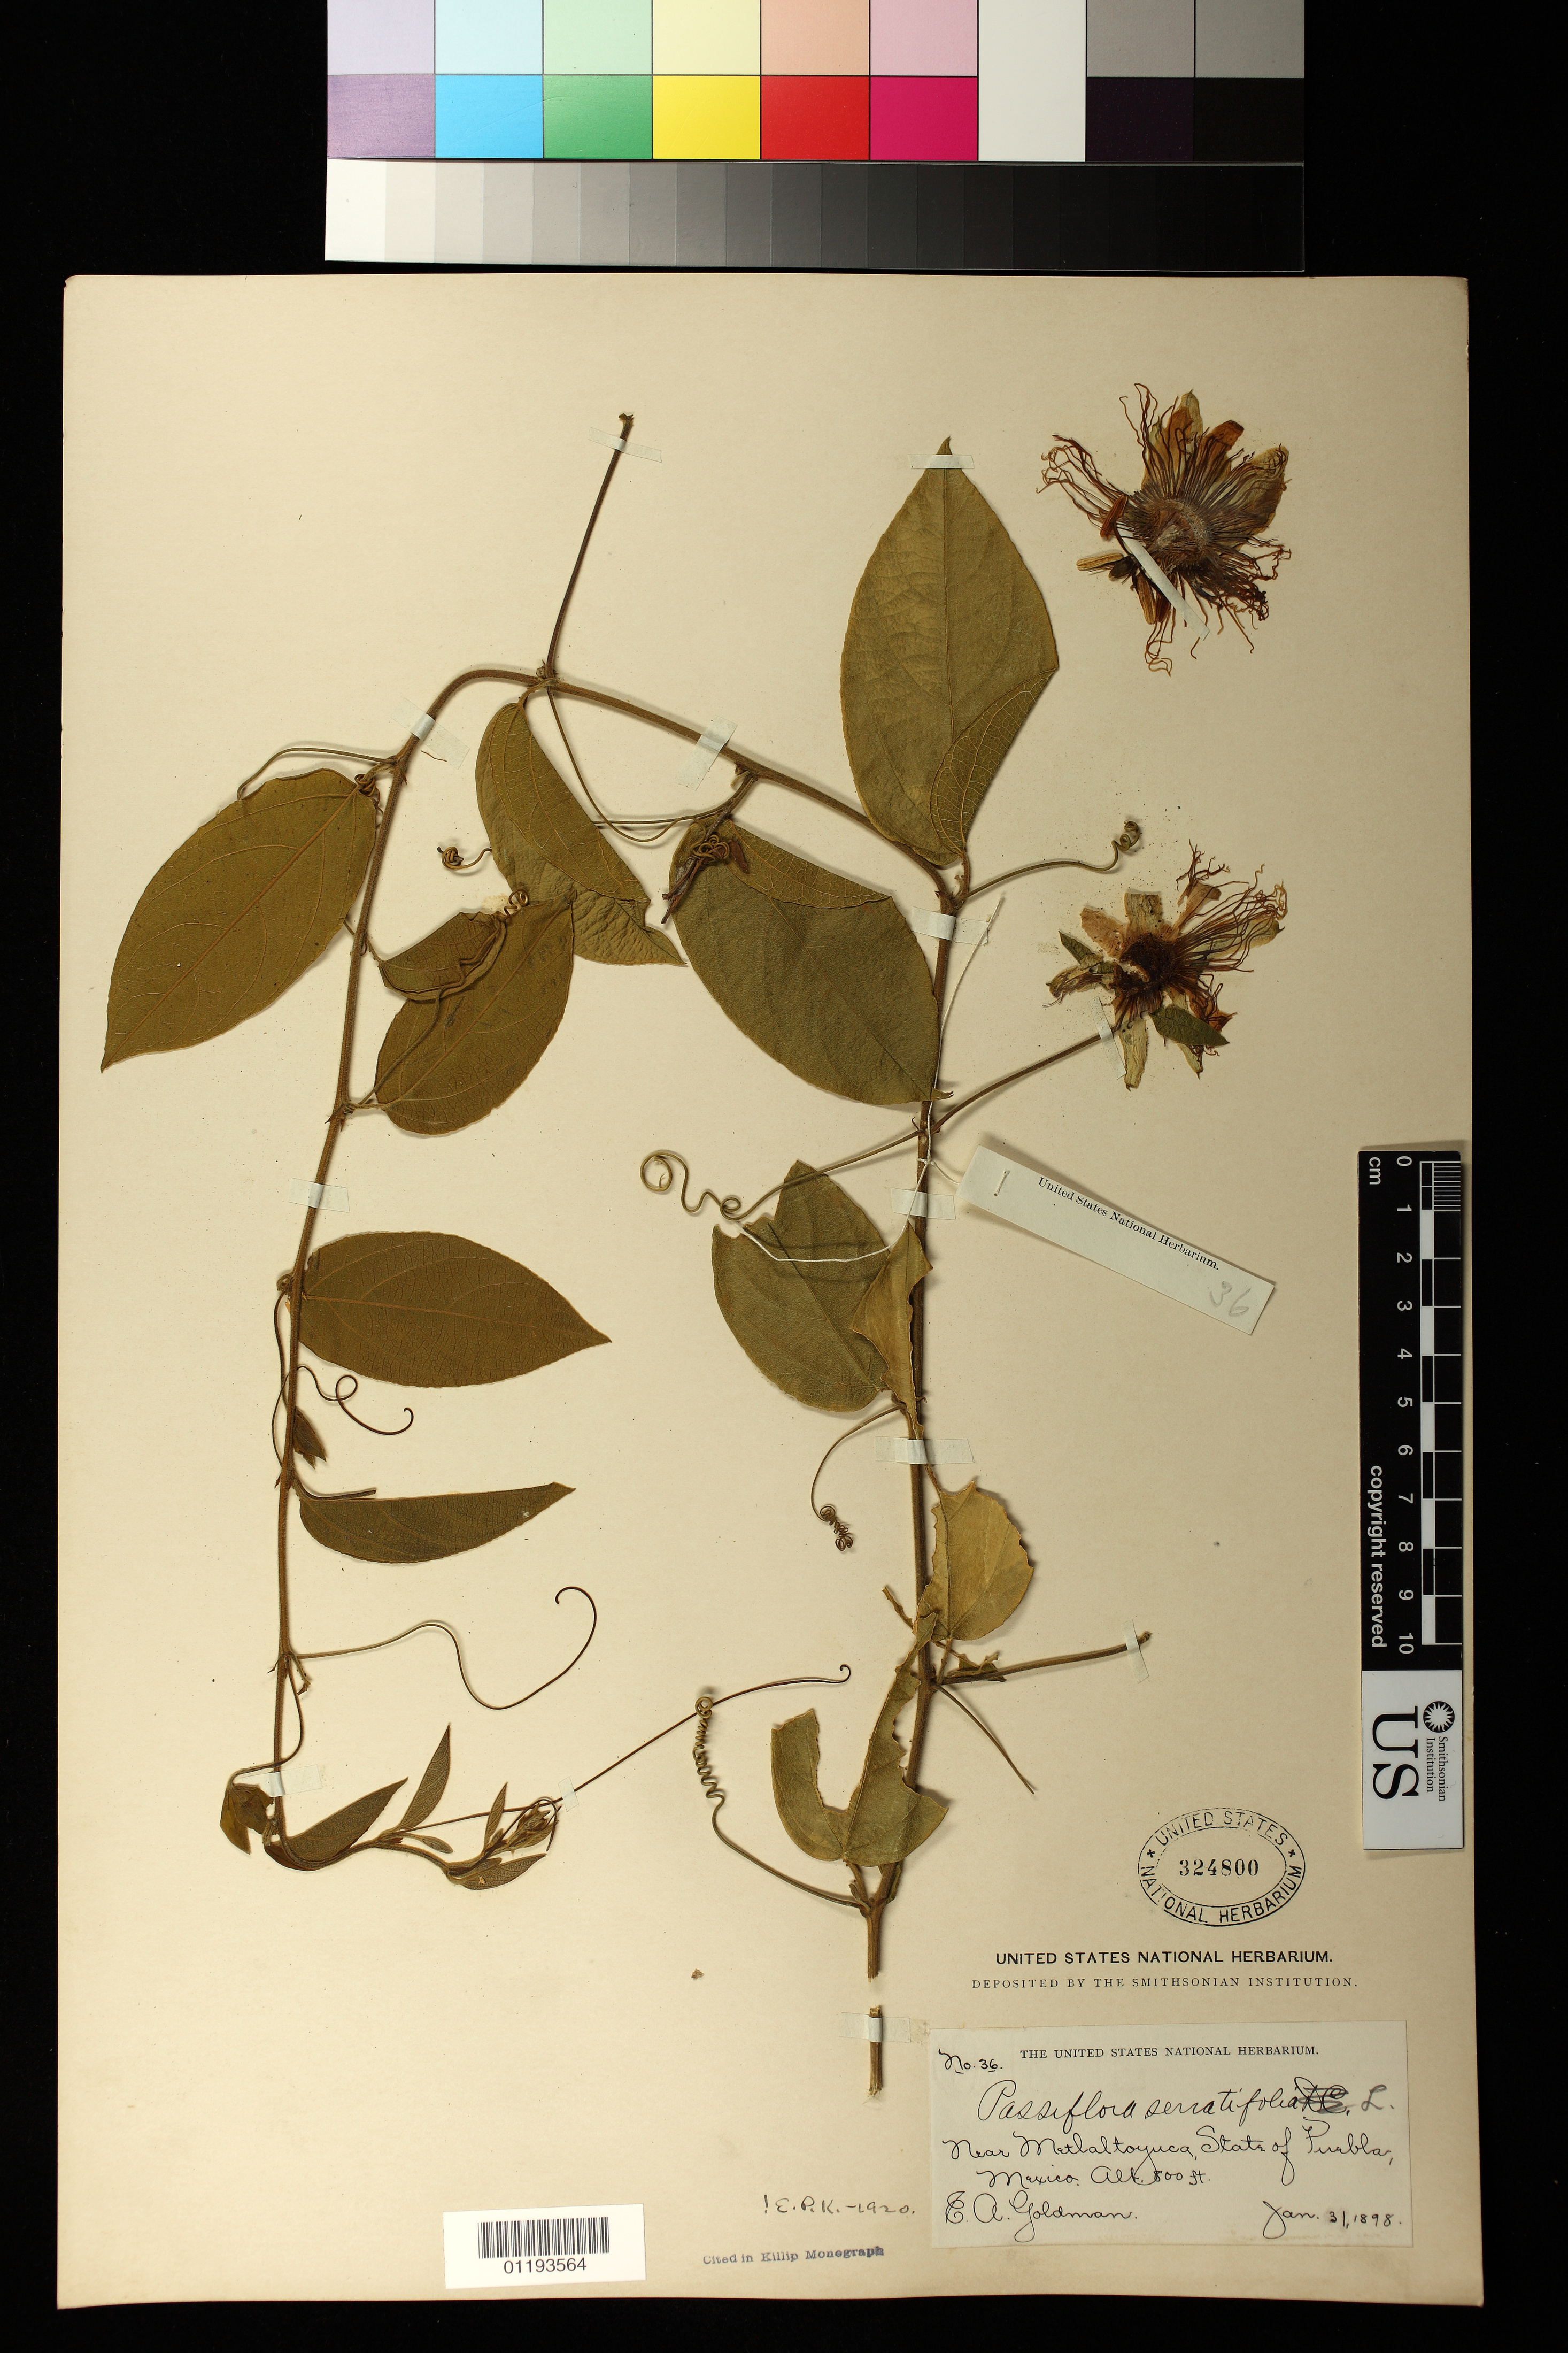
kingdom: Plantae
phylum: Tracheophyta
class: Magnoliopsida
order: Malpighiales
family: Passifloraceae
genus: Passiflora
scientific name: Passiflora serratifolia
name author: L.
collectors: E. A. Goldman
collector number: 36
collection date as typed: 1898 Jan 31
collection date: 1898-01-31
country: Mexico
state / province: Puebla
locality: Near Metlaltoyuca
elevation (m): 152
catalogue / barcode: US 324800